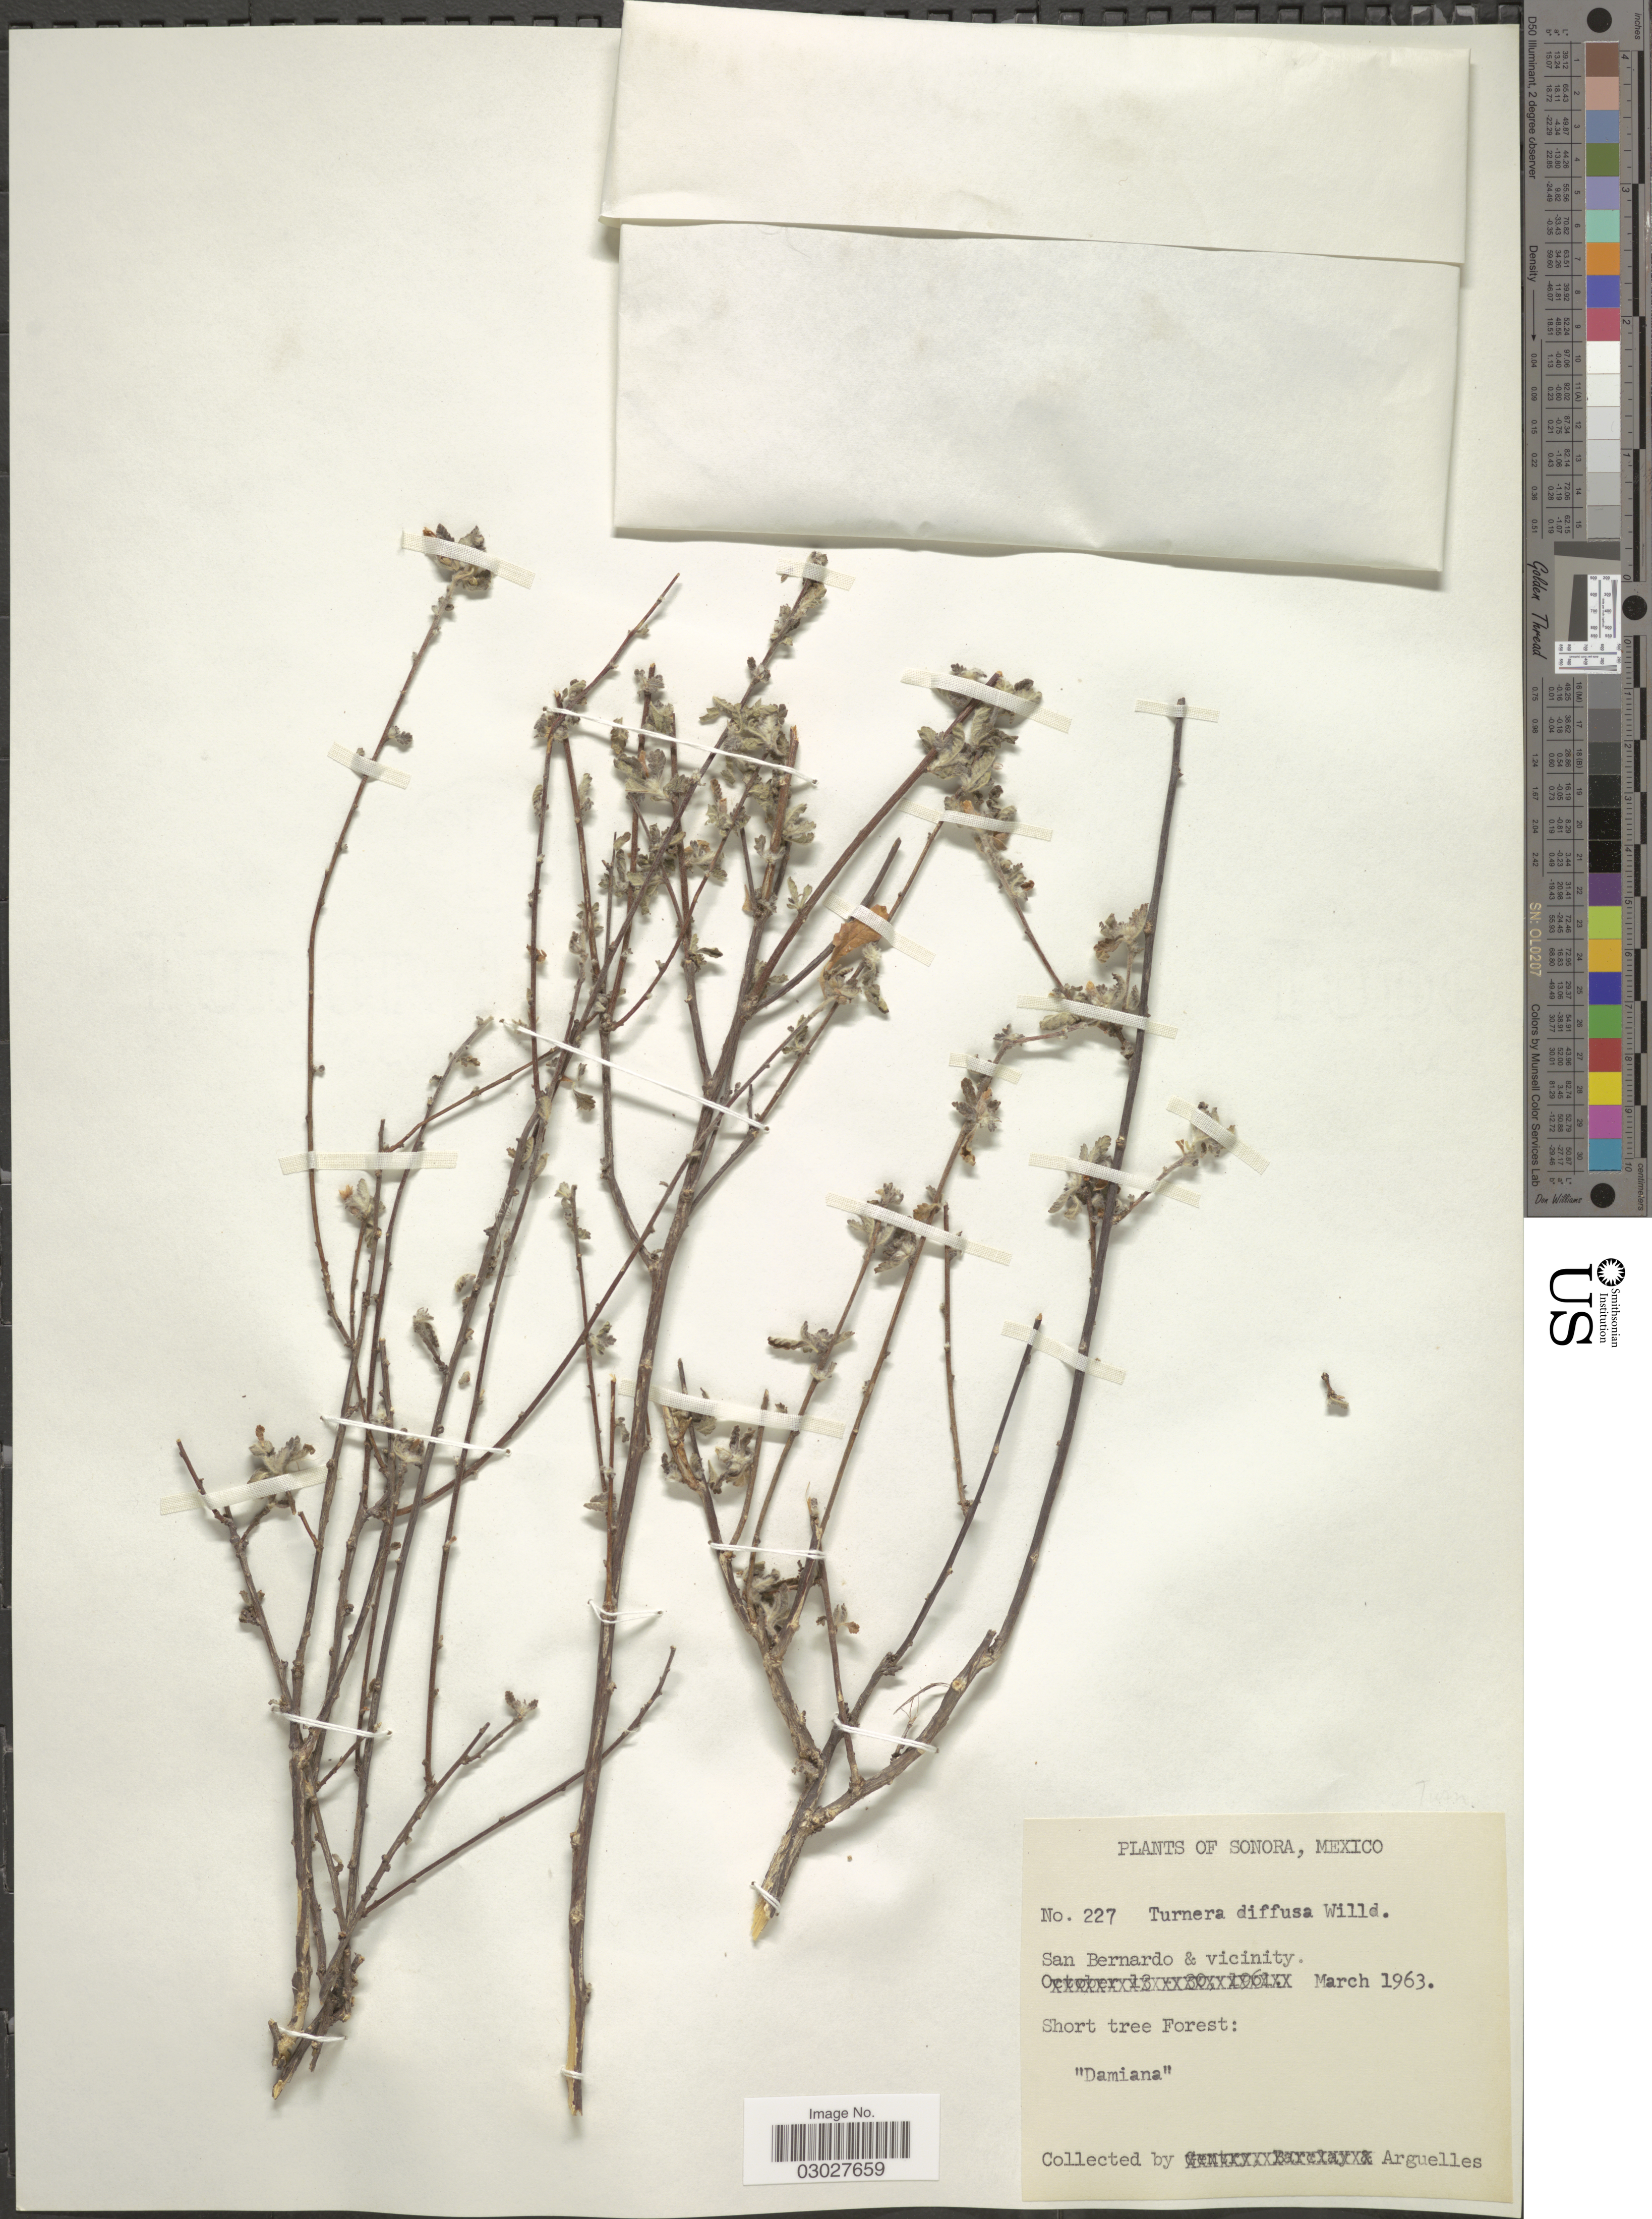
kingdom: Plantae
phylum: Tracheophyta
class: Magnoliopsida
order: Malpighiales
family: Turneraceae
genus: Turnera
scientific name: Turnera diffusa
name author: Willd. ex Schult.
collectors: Arguelles, --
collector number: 227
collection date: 1963-03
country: Mexico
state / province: Sonora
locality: San Bernardo & vicinity. Short tree Forest.